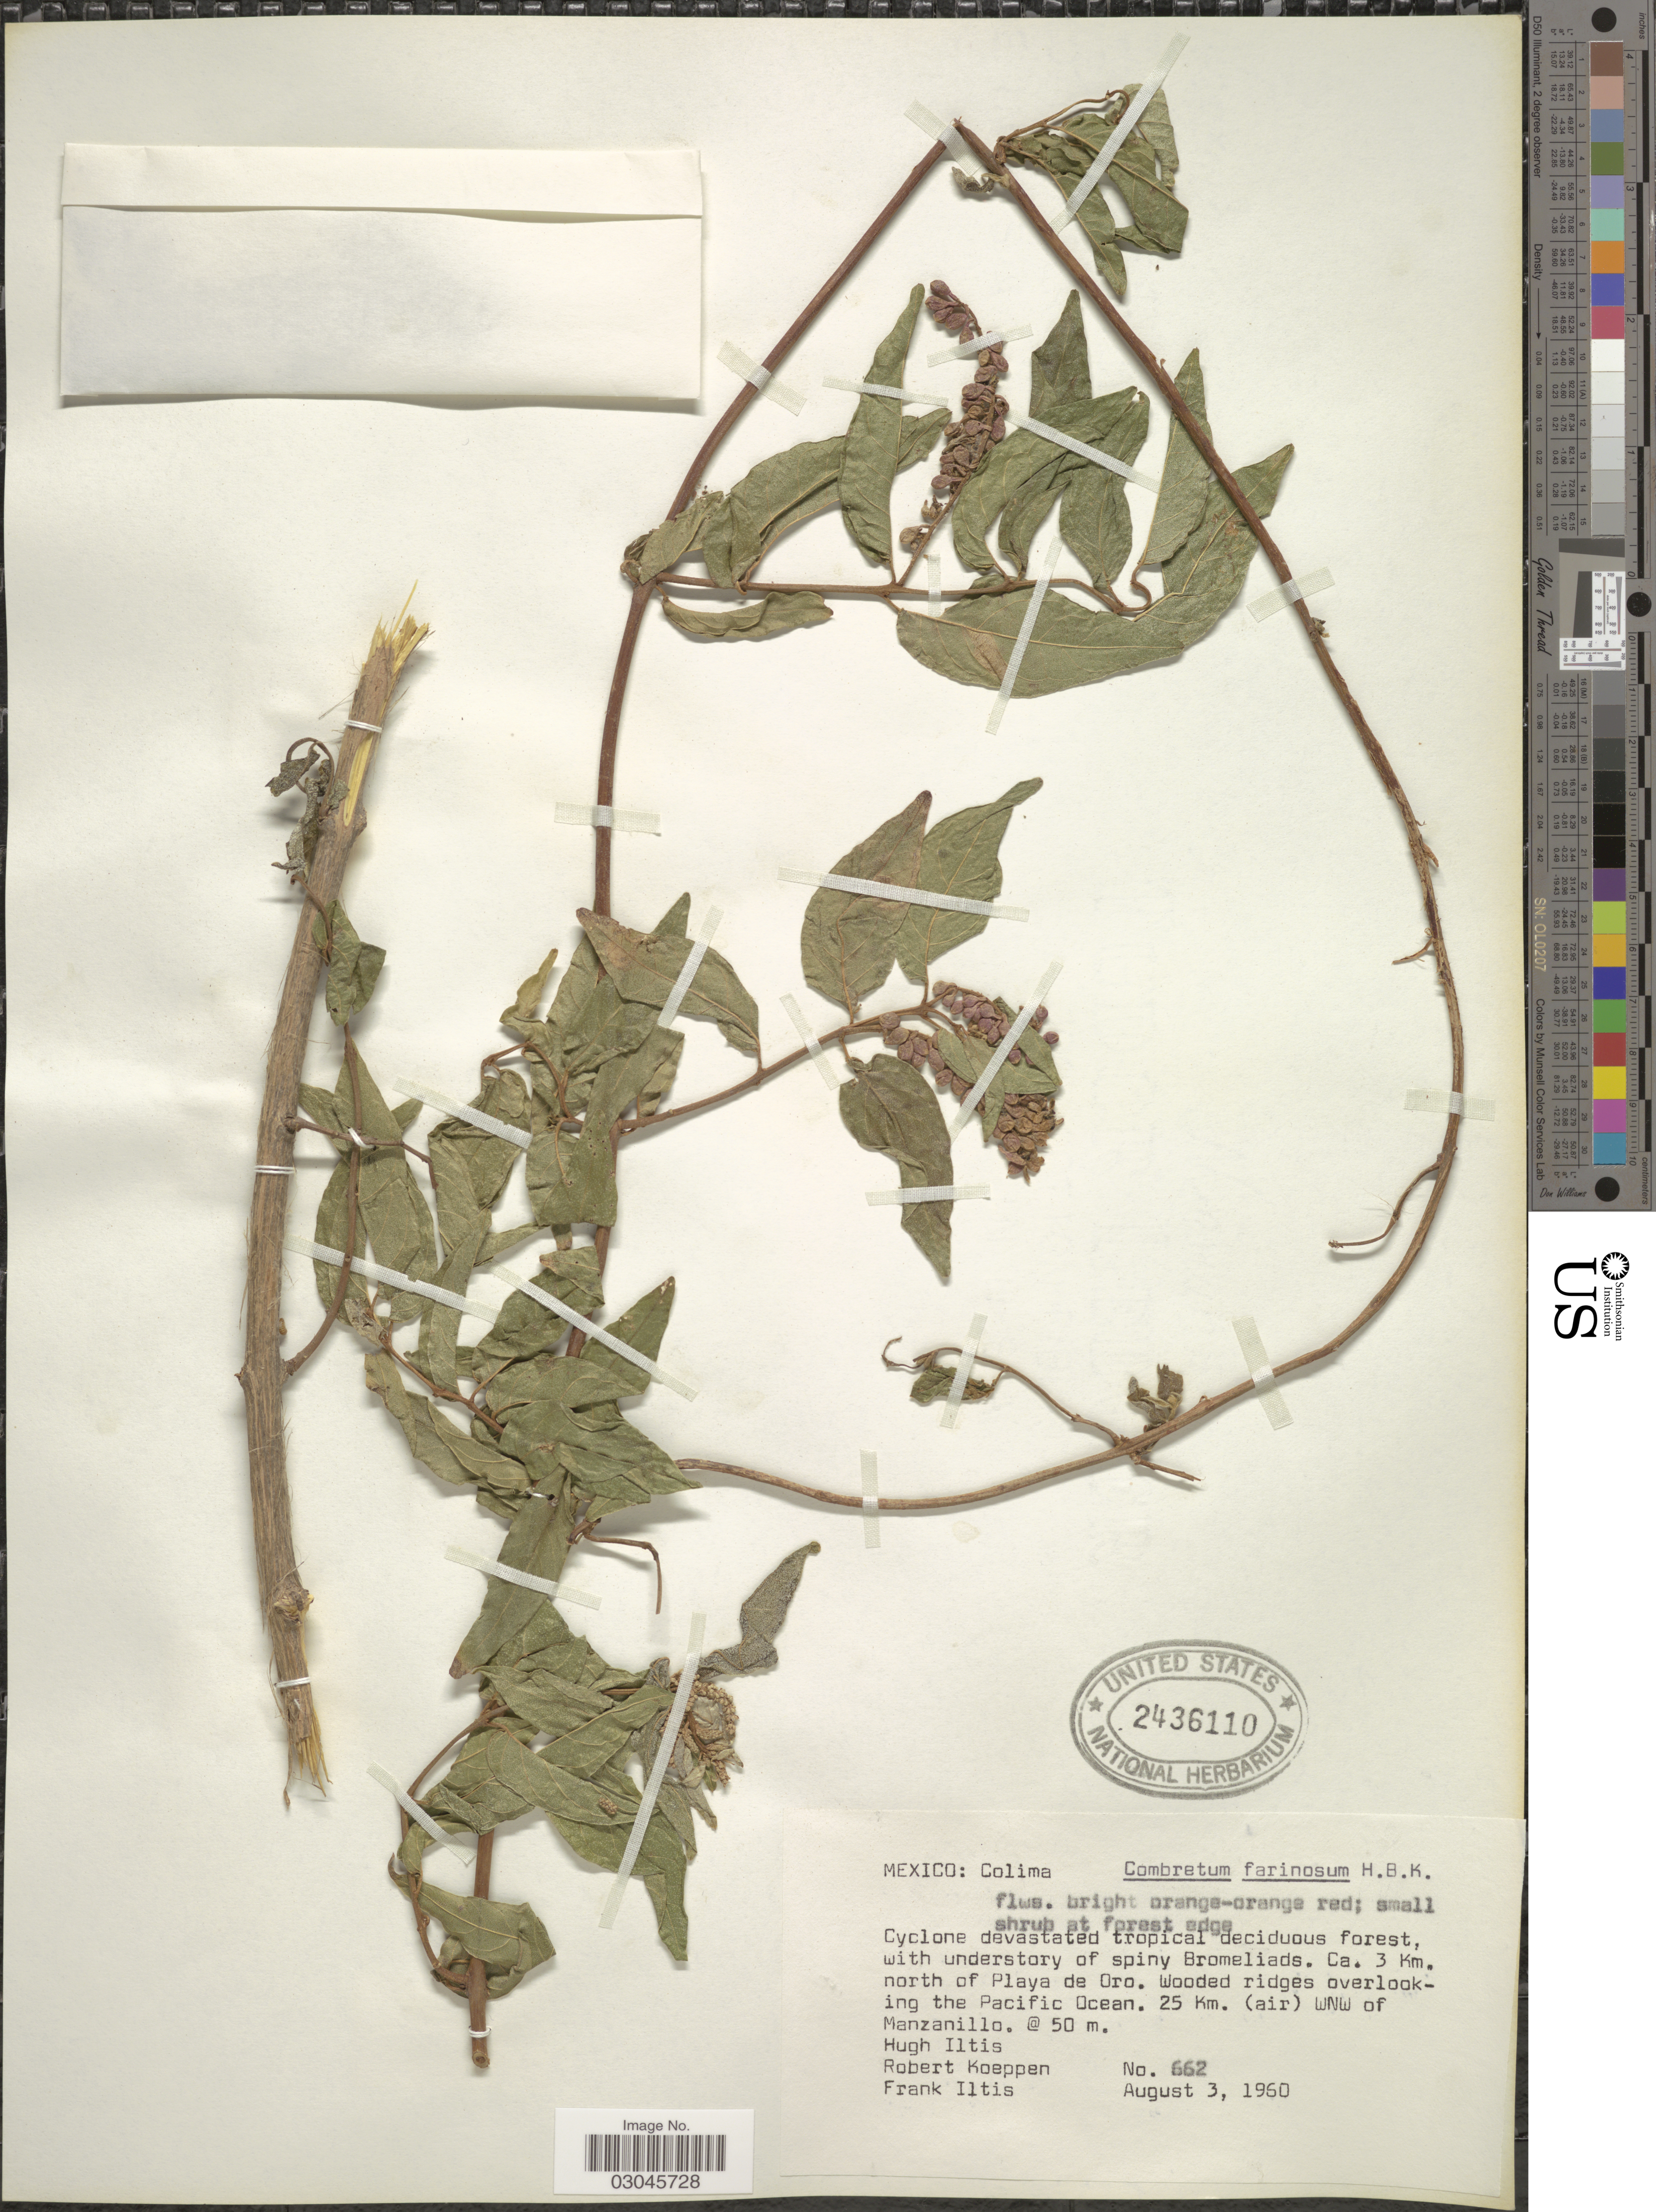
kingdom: Plantae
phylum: Tracheophyta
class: Magnoliopsida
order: Myrtales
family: Combretaceae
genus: Combretum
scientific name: Combretum fruticosum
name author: (Loefl.) Stuntz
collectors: H. H. Iltis, R. C. Koeppen & F. S. Iltis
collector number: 662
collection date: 1960-08-03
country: Mexico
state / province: Colima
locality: Ca. 3 Km. north of Playa de Oro. Wooded ridges overlooking the Pacific Ocean. 25 Km. (air) WNW of Manzanillo.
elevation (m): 50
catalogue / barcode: US 2436110